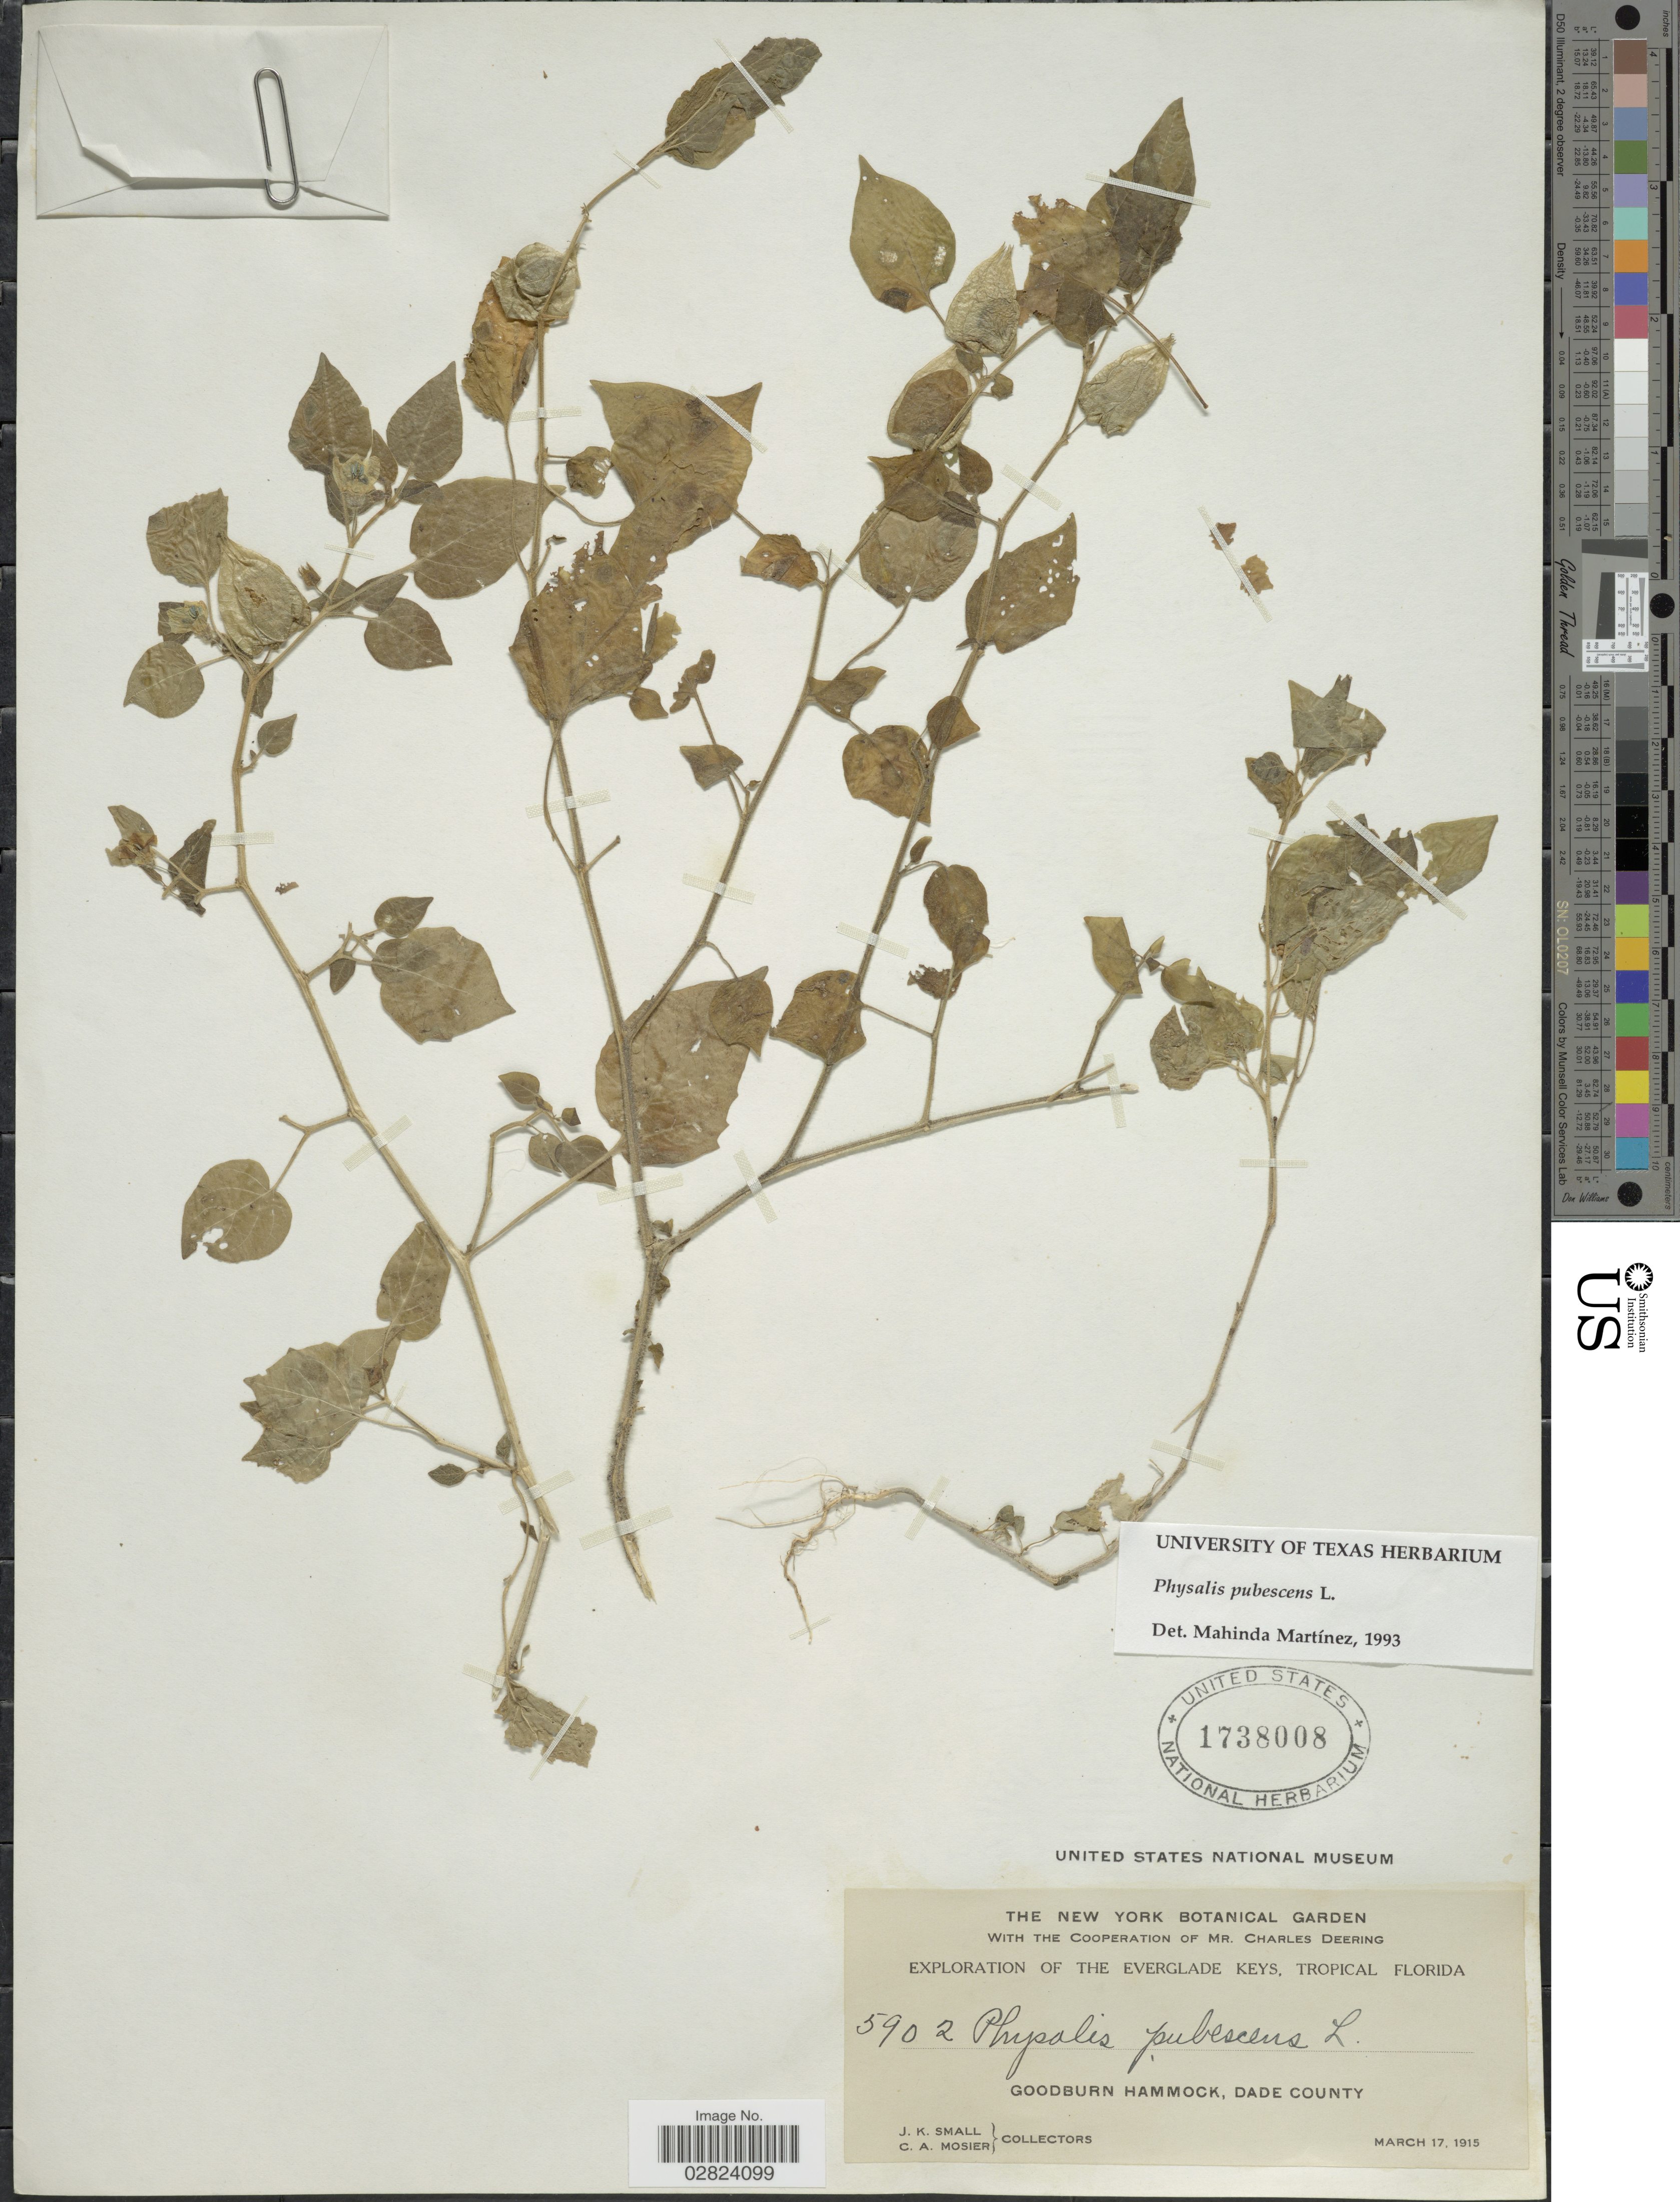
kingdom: Plantae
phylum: Tracheophyta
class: Magnoliopsida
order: Solanales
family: Solanaceae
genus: Physalis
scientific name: Physalis pubescens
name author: L.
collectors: J. K. Small & C. A. Mosier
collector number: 5902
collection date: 1915-03-19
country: United States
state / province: Florida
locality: The Everglade Keys, Tropical Florida. Goodburn Hammock, Dade County.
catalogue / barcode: US 1738008